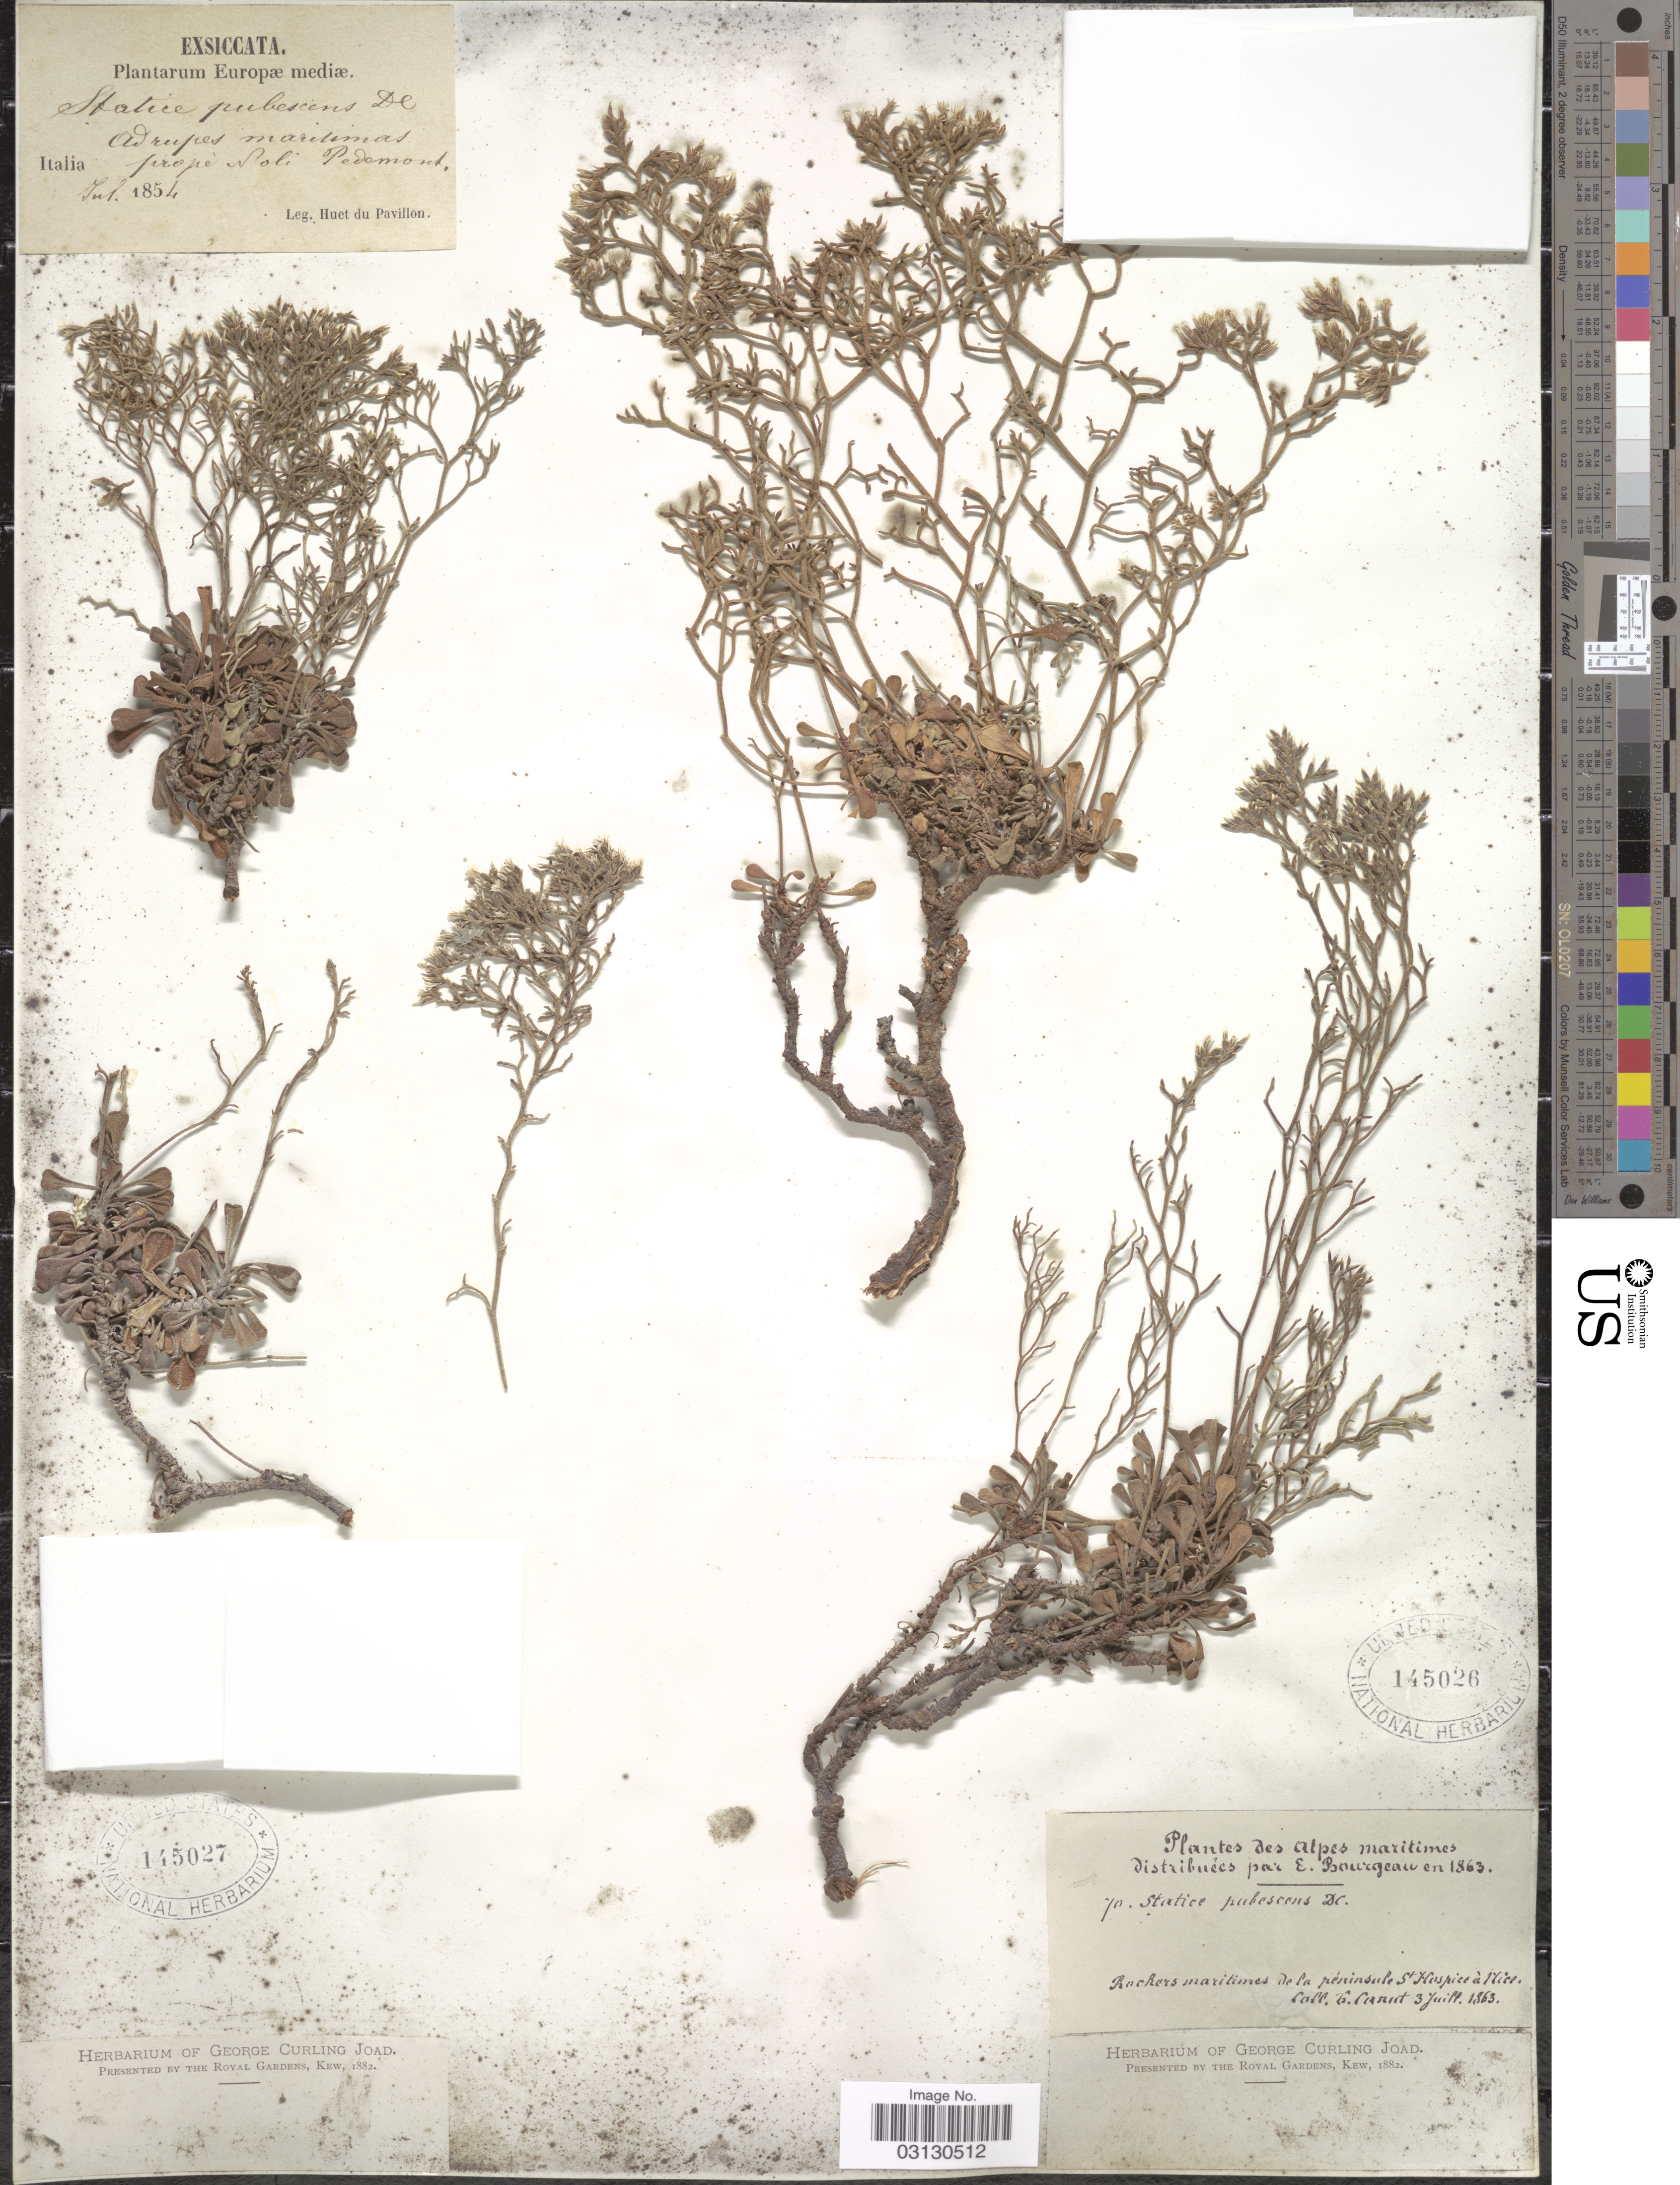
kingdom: Plantae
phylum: Tracheophyta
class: Magnoliopsida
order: Caryophyllales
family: Plumbaginaceae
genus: Limonium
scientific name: Limonium cordatum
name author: (L.) Mill.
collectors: T. Canut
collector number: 70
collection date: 1863-07-03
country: France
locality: Alpes maritimes. Rochers maritimes de la péninsule S' Hospice à Nice.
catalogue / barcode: US 145026